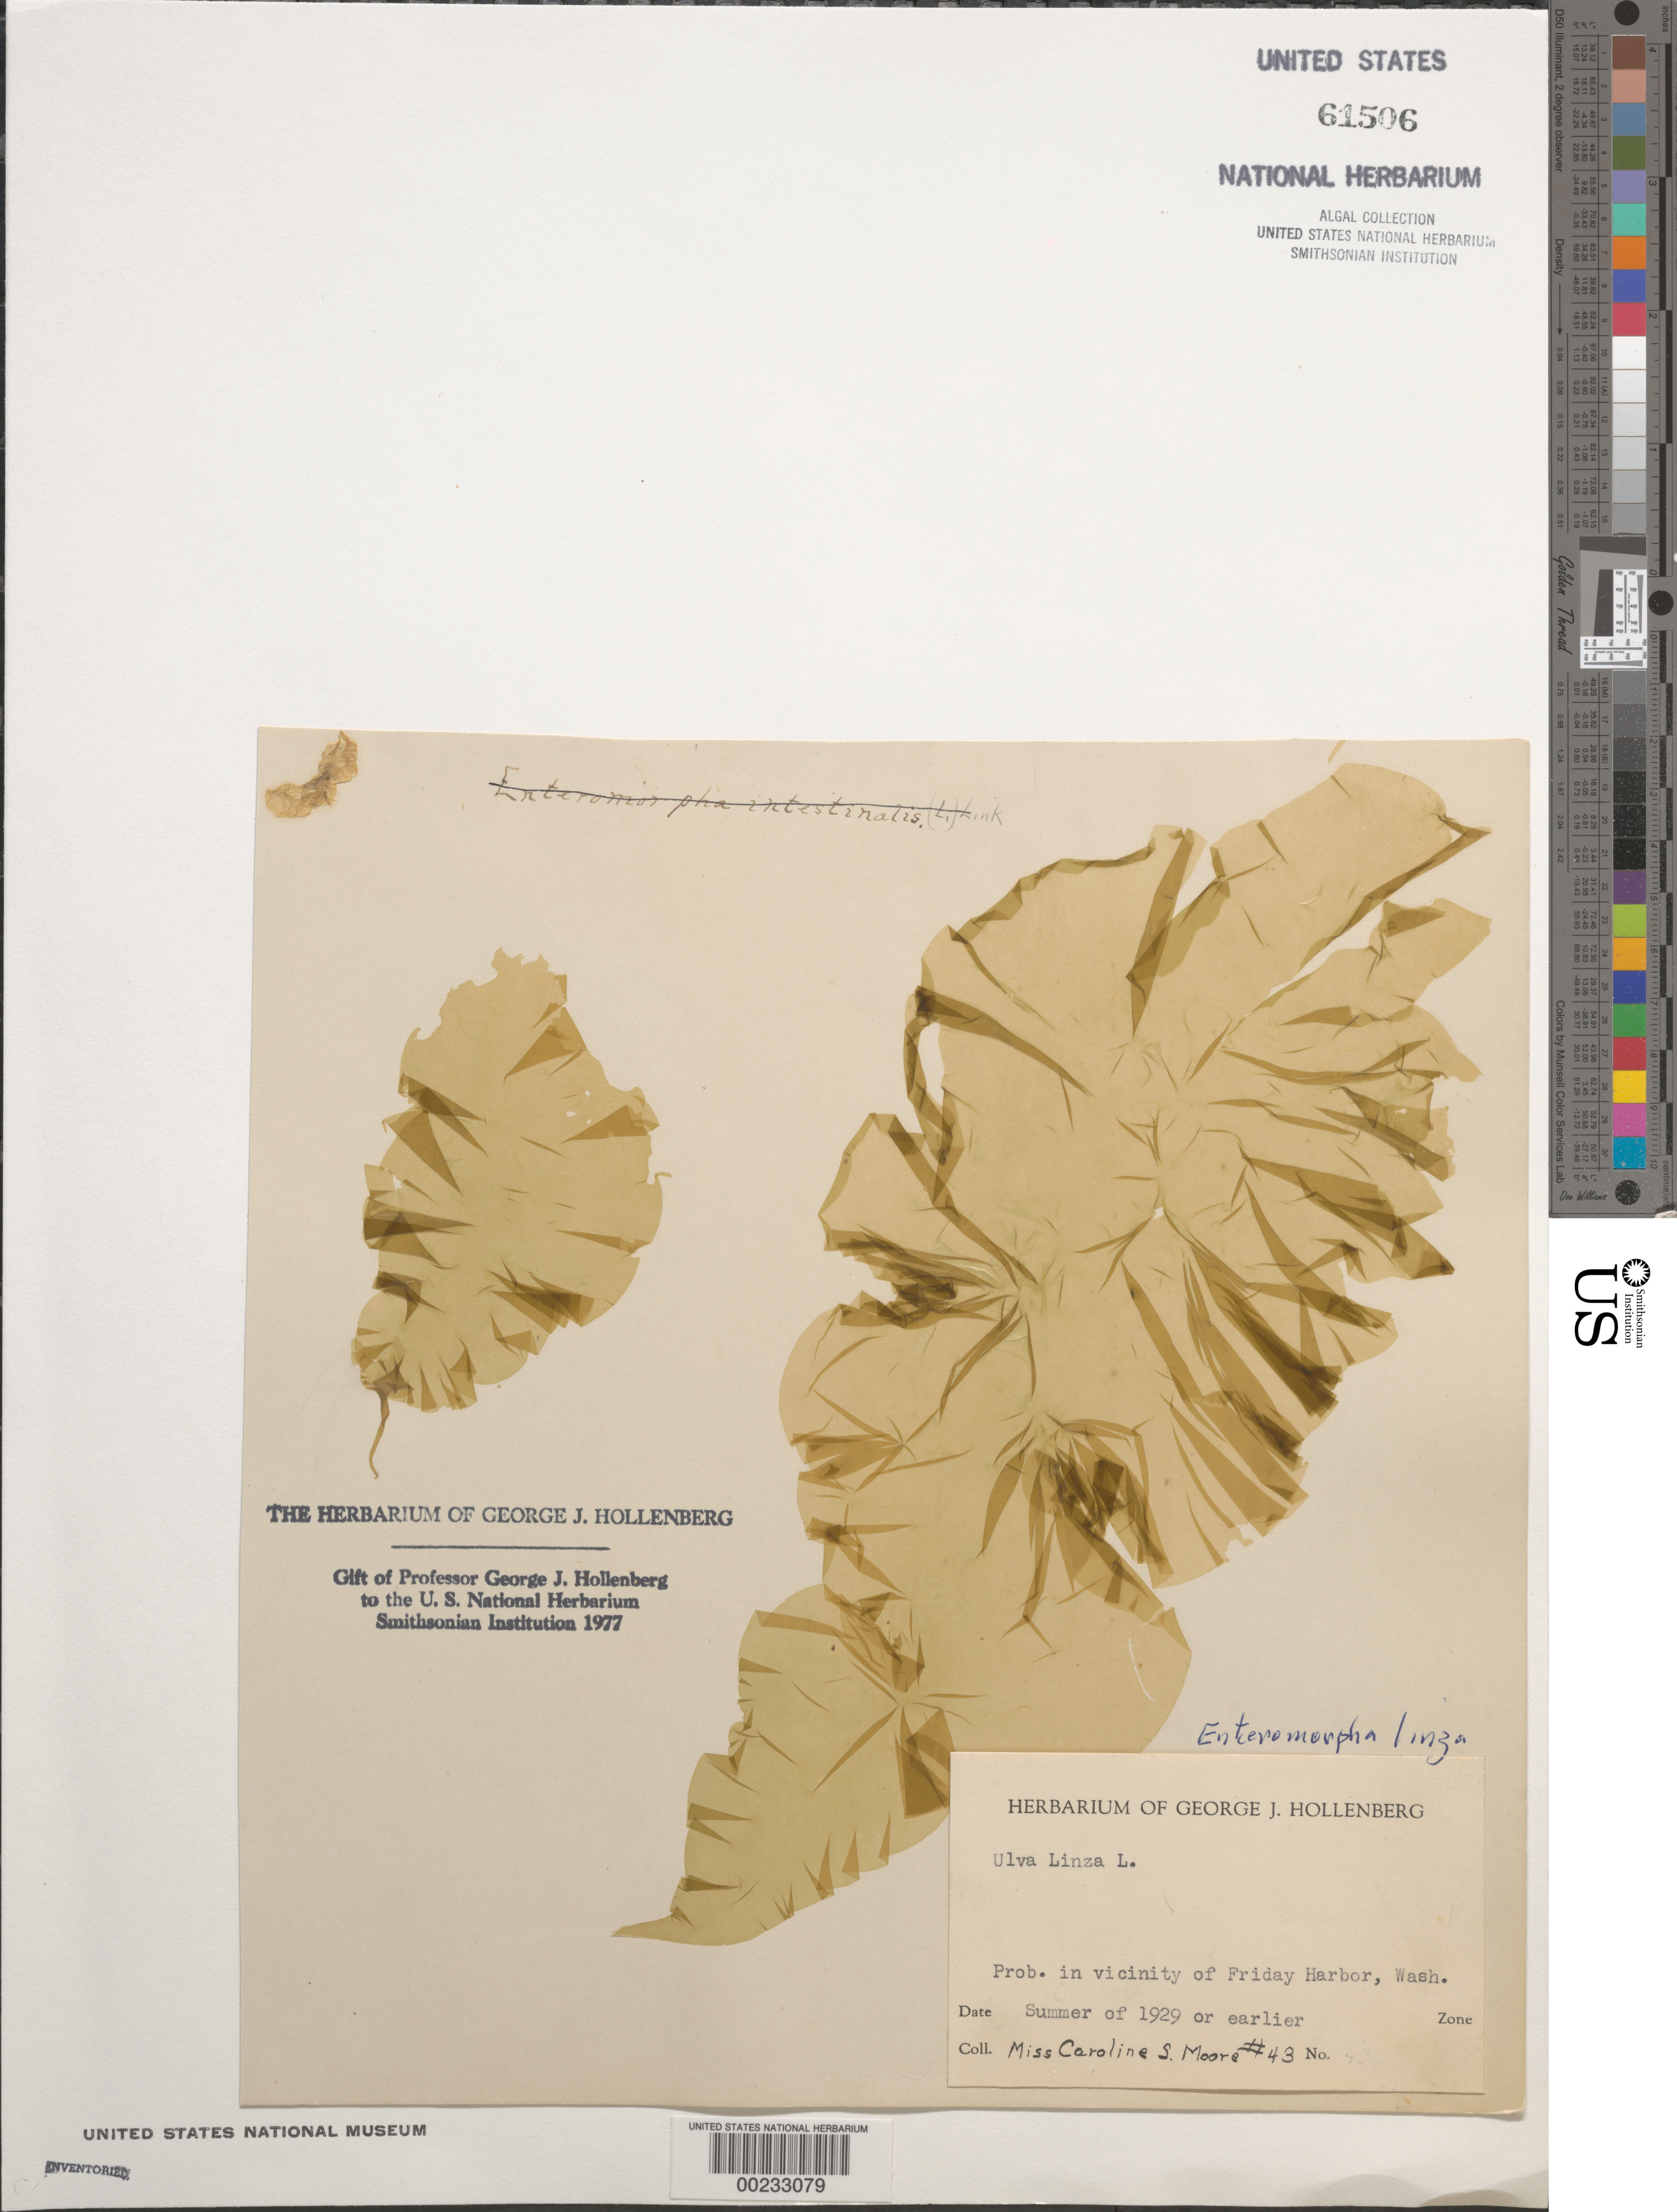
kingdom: Plantae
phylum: Chlorophyta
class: Ulvophyceae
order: Ulvales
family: Ulvaceae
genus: Ulva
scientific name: Ulva clathrata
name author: (Roth) C. Agardh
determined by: Algae name updating Project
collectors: C. Moore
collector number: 43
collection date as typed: Sum 1929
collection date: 1929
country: United States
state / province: Washington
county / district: San Juan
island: San Juan Island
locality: Probably Friday Harbor area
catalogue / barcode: US 61506